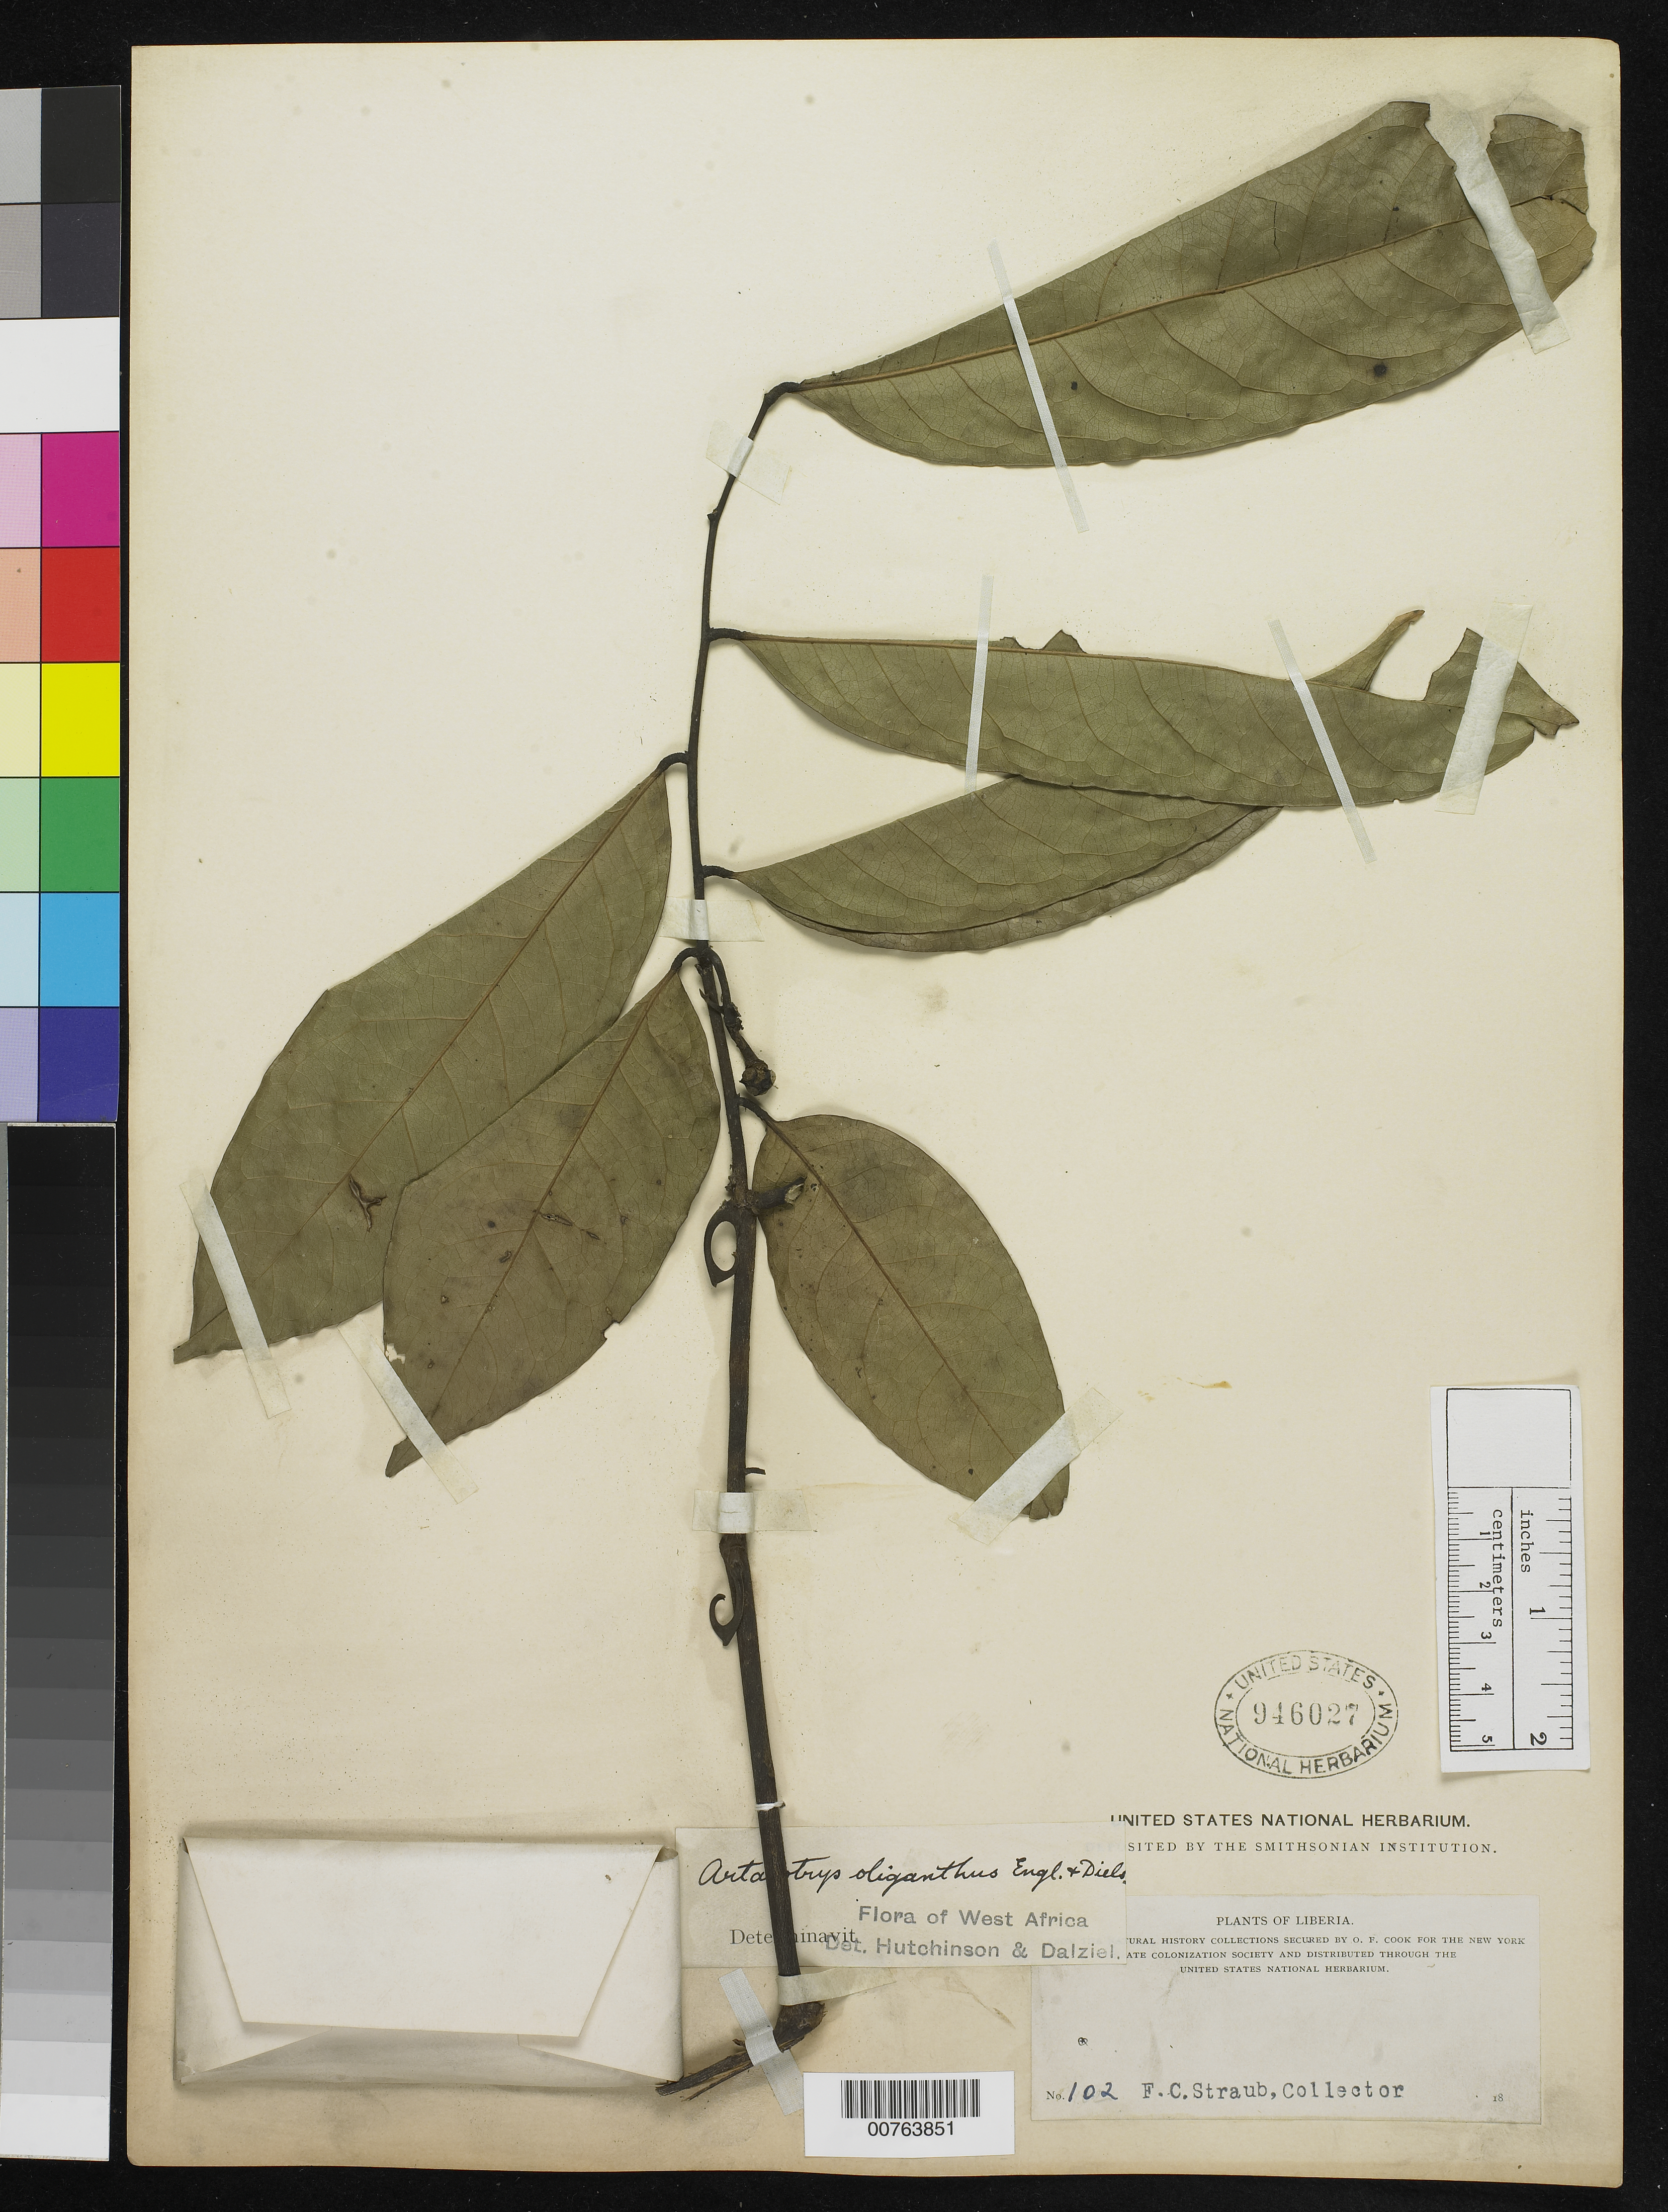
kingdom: Plantae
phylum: Tracheophyta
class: Magnoliopsida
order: Magnoliales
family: Annonaceae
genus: Artabotrys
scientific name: Artabotrys oliganthus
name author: Engl. & Diels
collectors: F. Straub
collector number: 102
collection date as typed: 18--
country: Liberia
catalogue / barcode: US 946027